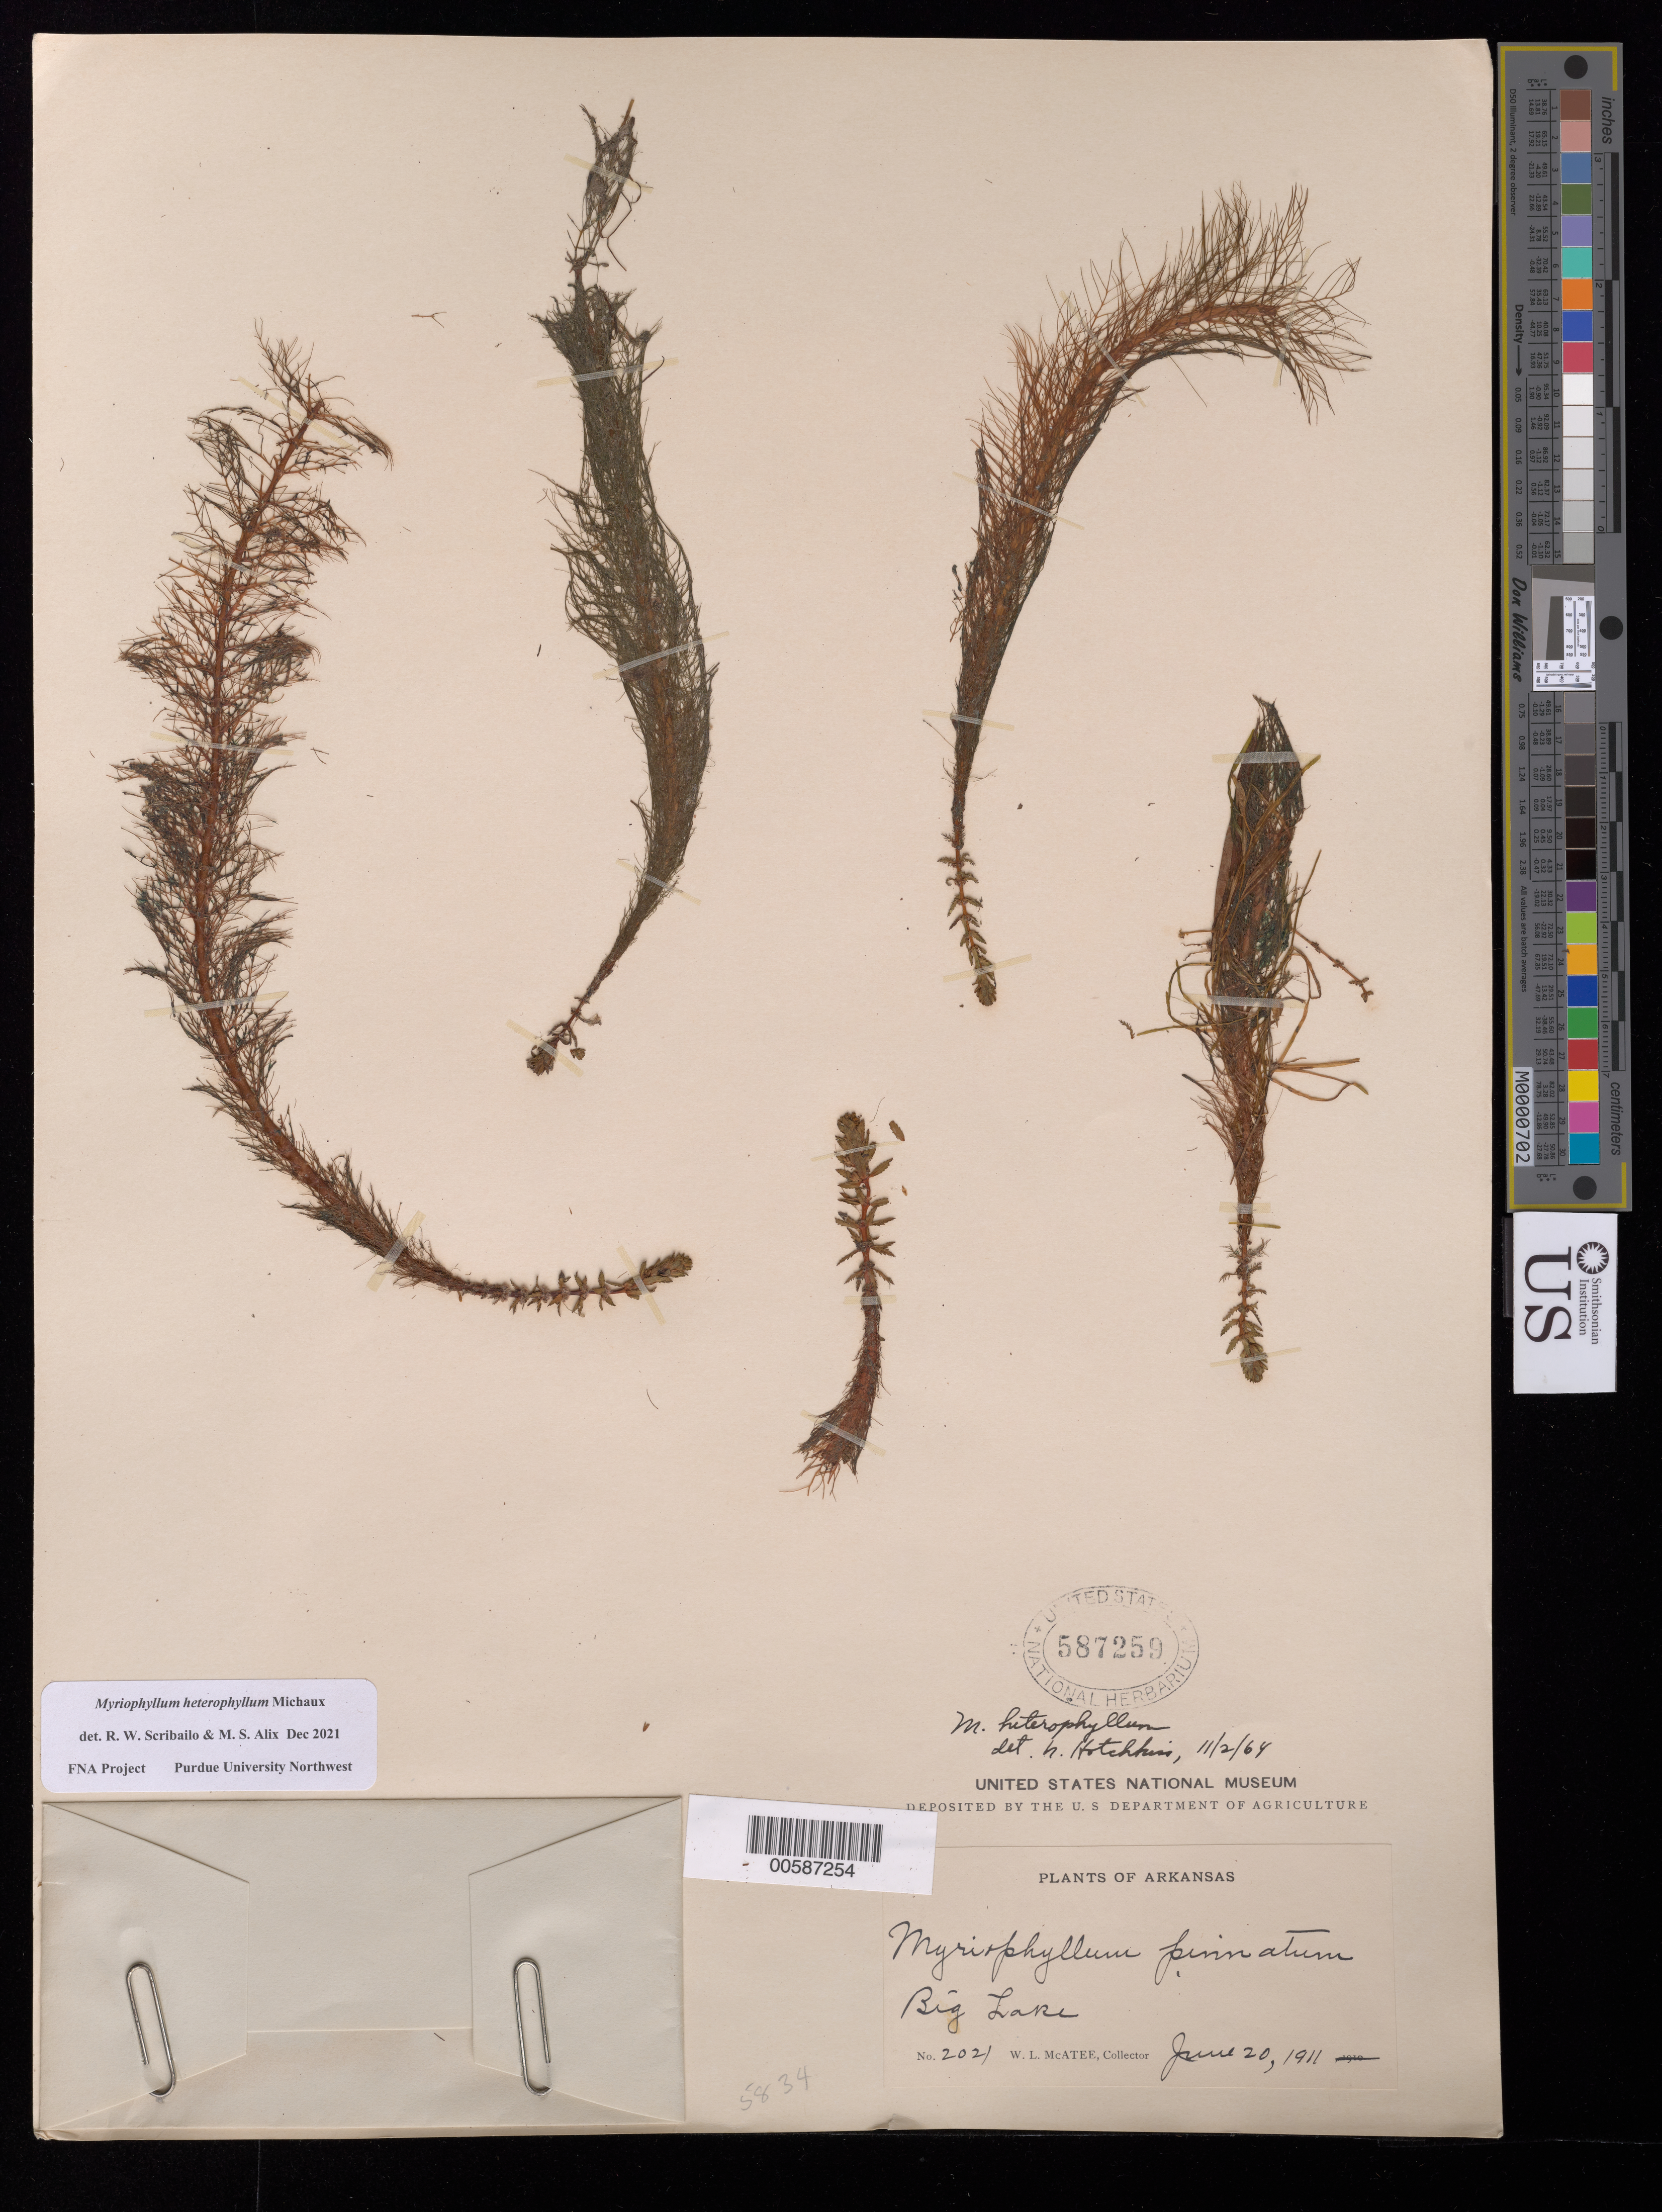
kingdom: Plantae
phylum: Tracheophyta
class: Magnoliopsida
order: Saxifragales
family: Haloragaceae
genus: Myriophyllum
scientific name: Myriophyllum heterophyllum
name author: Michx.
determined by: Scribailo, R. W.; Alix, M. S.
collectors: W. McAtee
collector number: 2021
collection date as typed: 20 Jun 1911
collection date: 1911-06-20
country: United States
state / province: Arkansas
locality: Big Lake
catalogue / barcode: US 587259